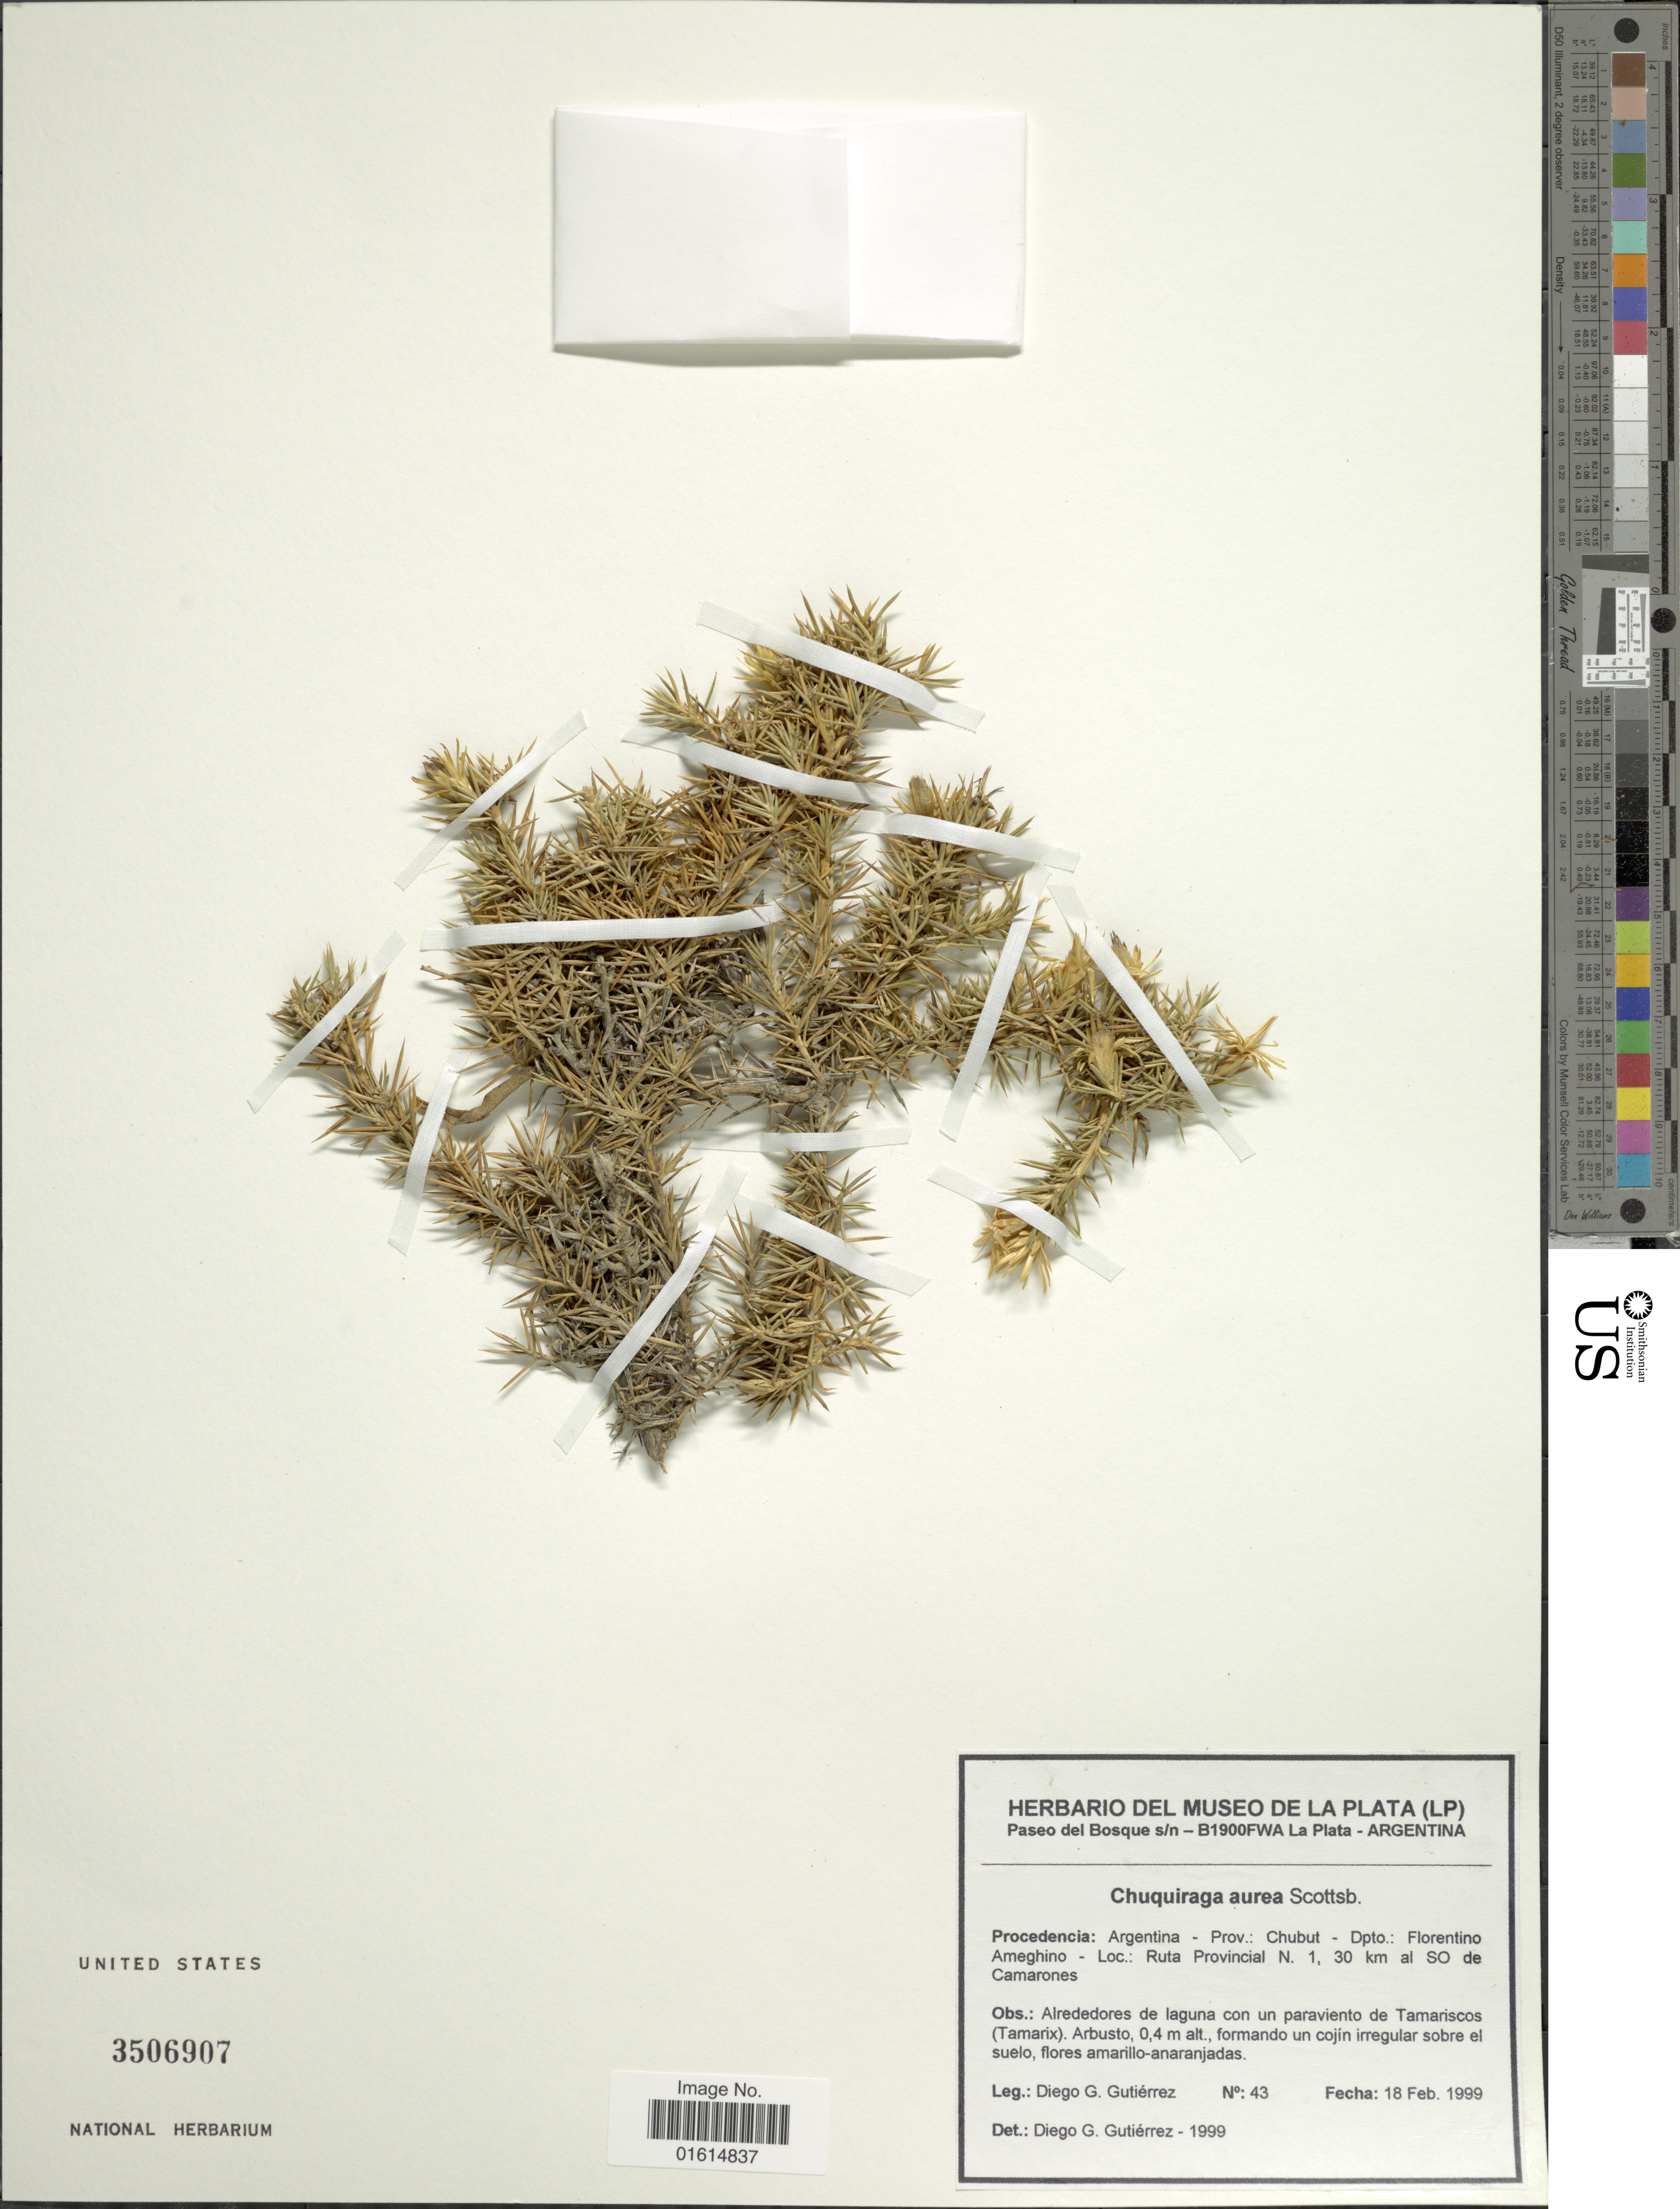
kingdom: Plantae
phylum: Tracheophyta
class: Magnoliopsida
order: Asterales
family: Asteraceae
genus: Chuquiraga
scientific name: Chuquiraga aurea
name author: Skottsb.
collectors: D. G. Gutiérrez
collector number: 43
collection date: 1999-02-18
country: Argentina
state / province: Chubut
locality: Procedencia Argentina, Prov. Chubut, Dpto. Florentino Ameghino, Ruta Provincial N 1, 30 km al SO de Camarones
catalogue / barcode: US 3506907